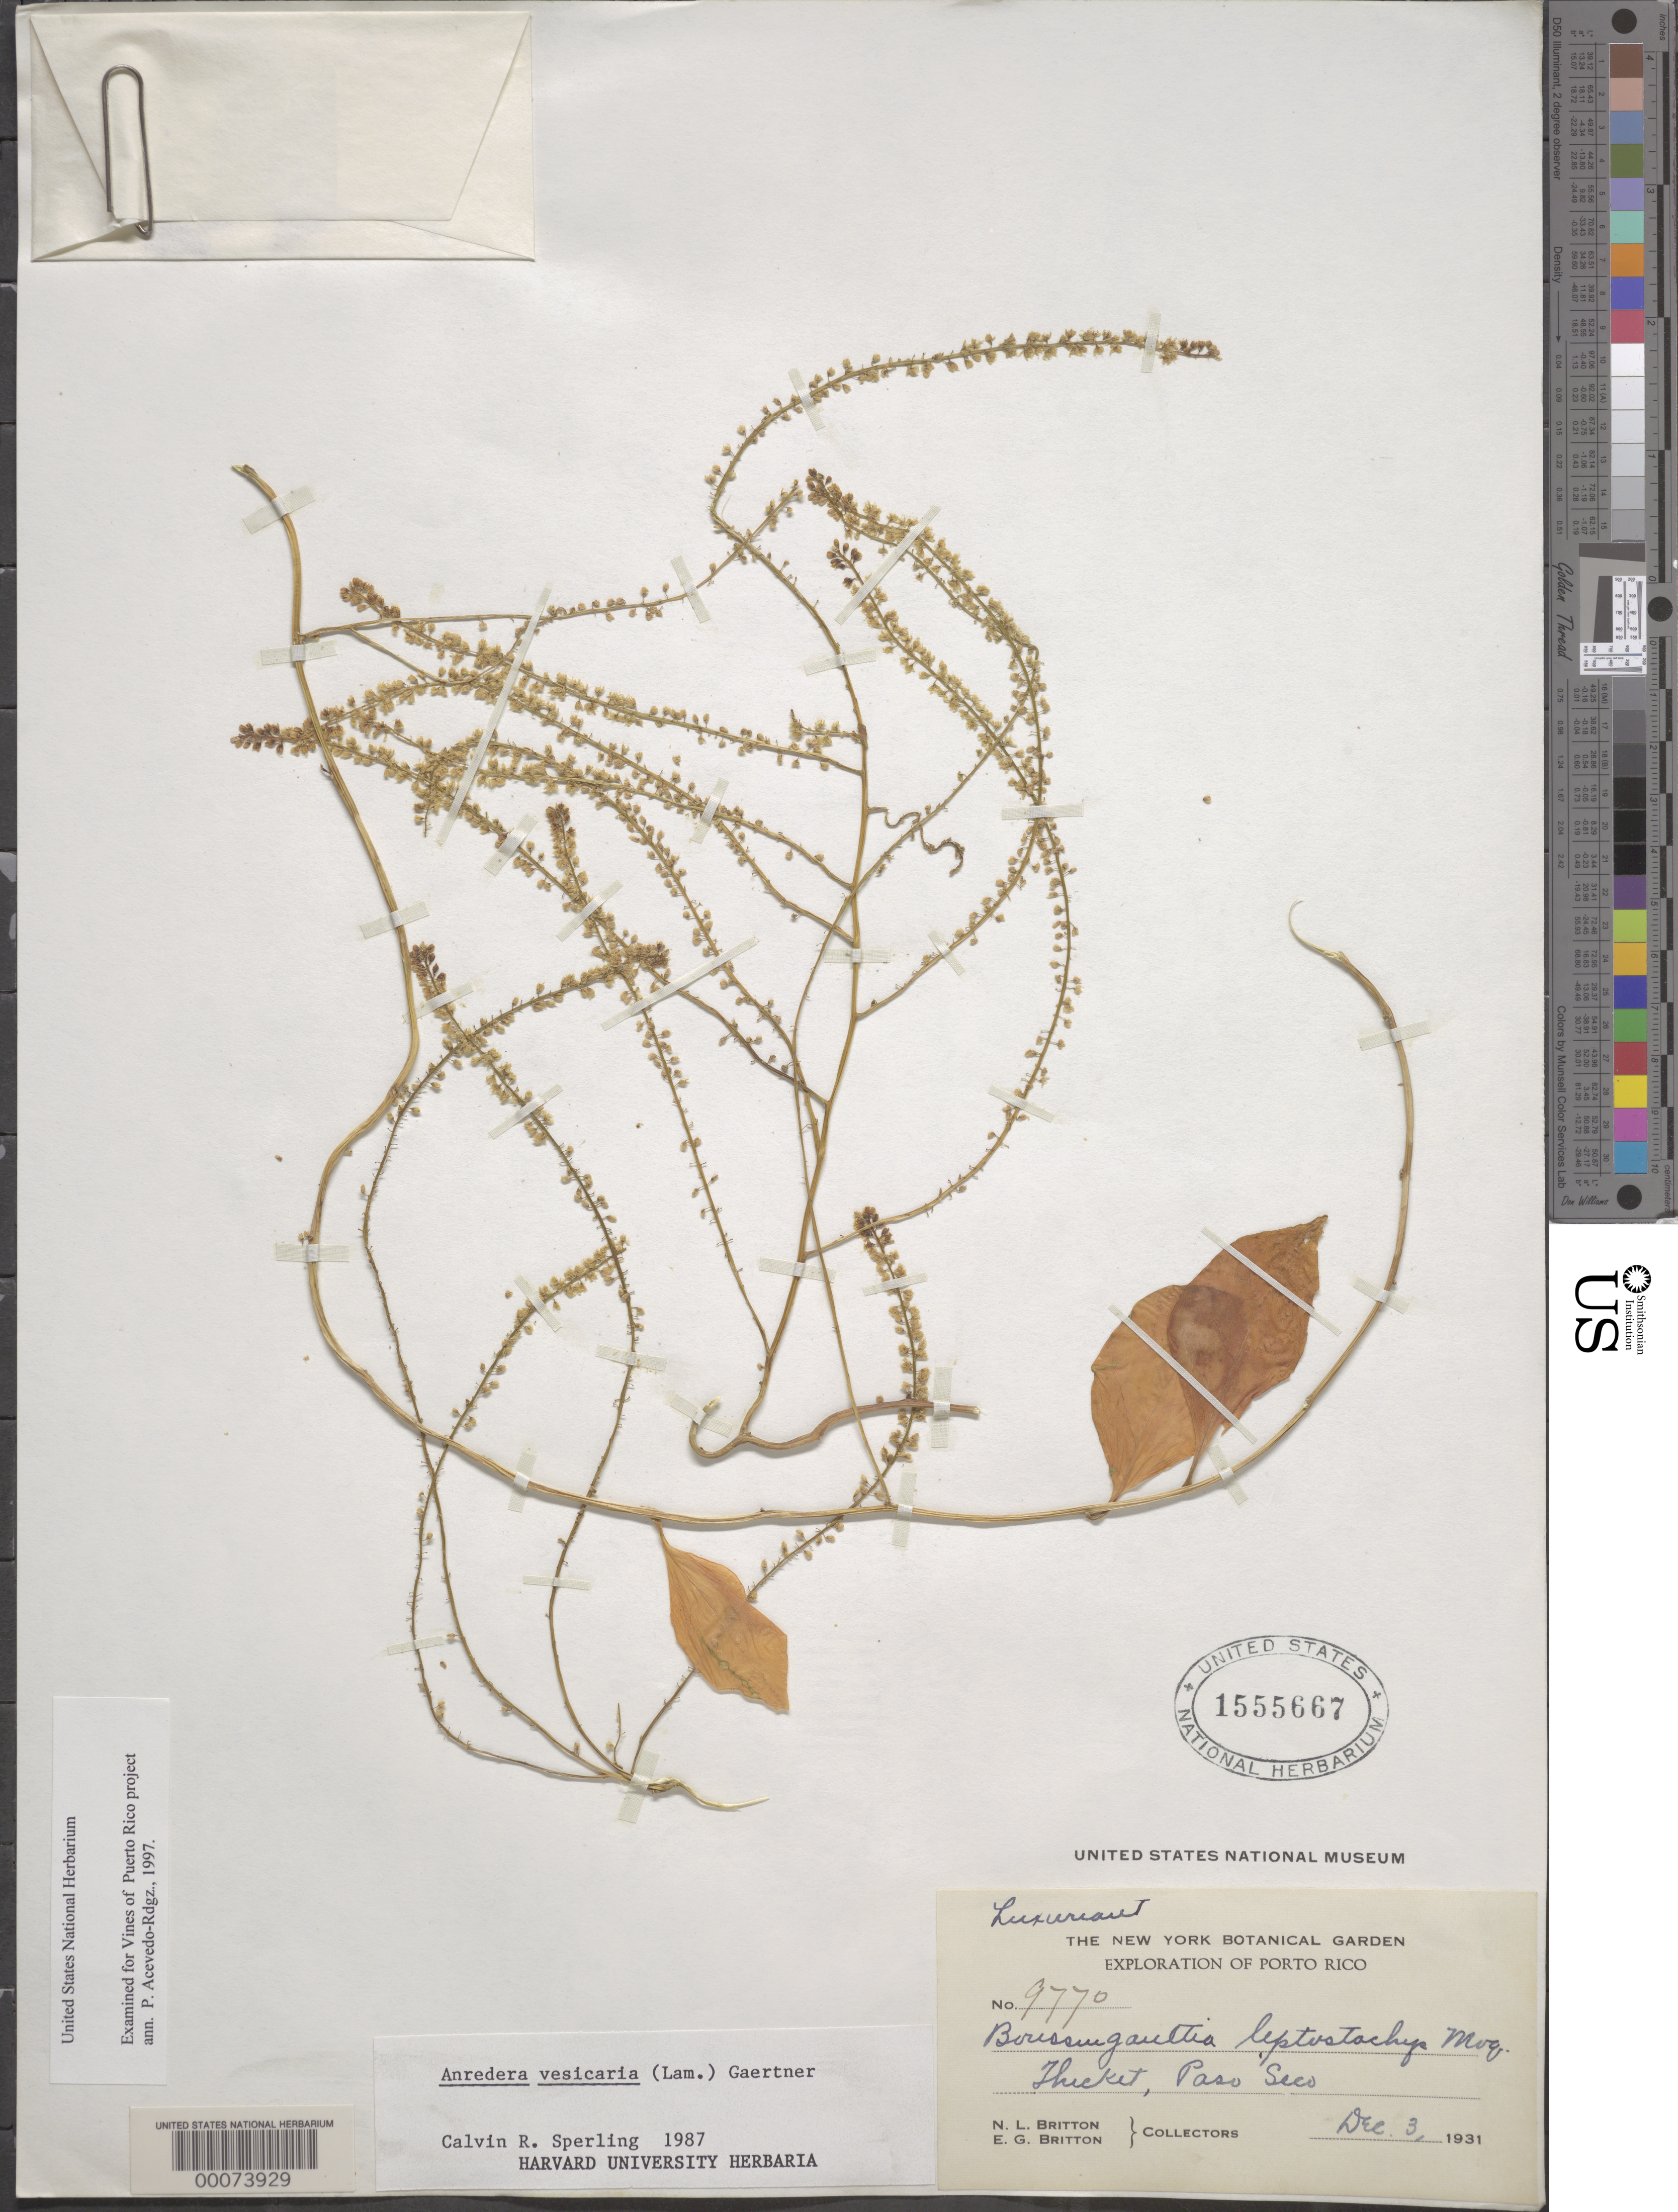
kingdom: Plantae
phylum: Tracheophyta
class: Magnoliopsida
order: Caryophyllales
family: Basellaceae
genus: Anredera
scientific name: Anredera vesicaria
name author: (Lam.) C.F. Gaertn.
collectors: N. Britton & E. G. Britton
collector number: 9770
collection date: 1931-12-03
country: Puerto Rico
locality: Porto Rico. Paso Seco.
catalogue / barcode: US 1555667